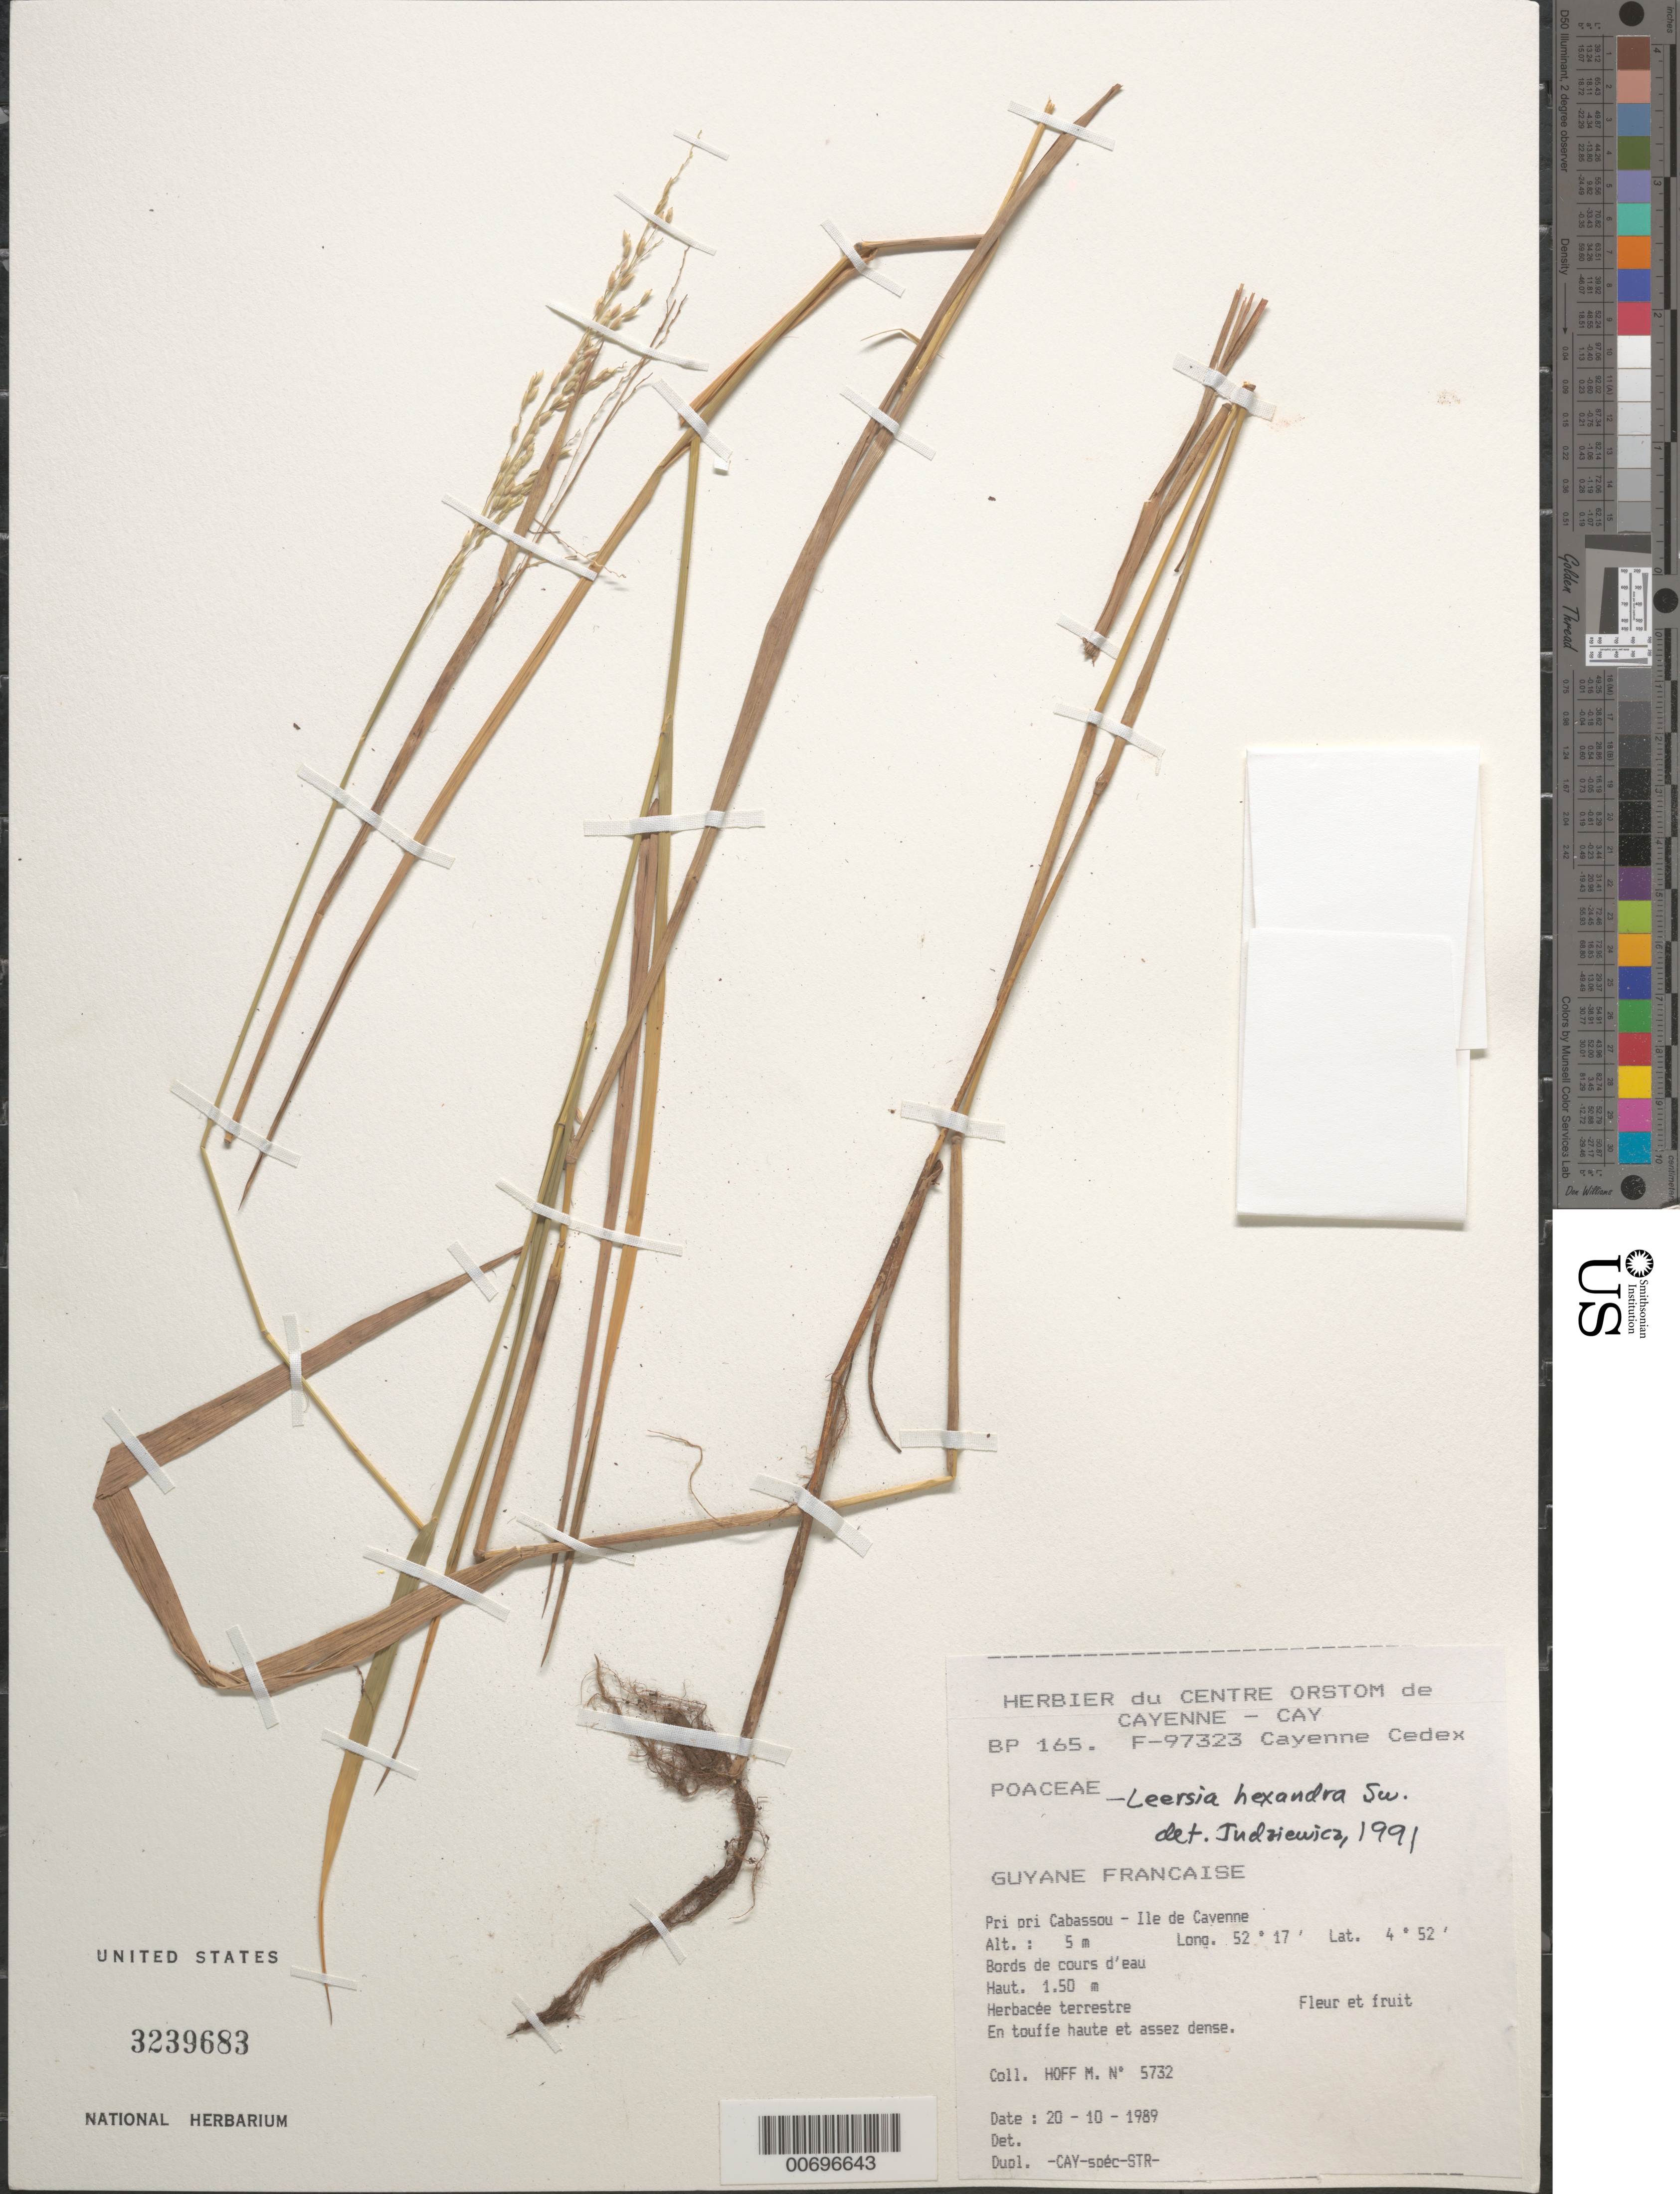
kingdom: Plantae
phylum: Tracheophyta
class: Liliopsida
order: Poales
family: Poaceae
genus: Leersia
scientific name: Leersia hexandra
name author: Sw.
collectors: M. Hoff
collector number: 5732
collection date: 1989-10-20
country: French Guiana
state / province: Cayenne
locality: Pri ori Cabassou - Ile de Cayenne.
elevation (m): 5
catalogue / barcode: US 3239683